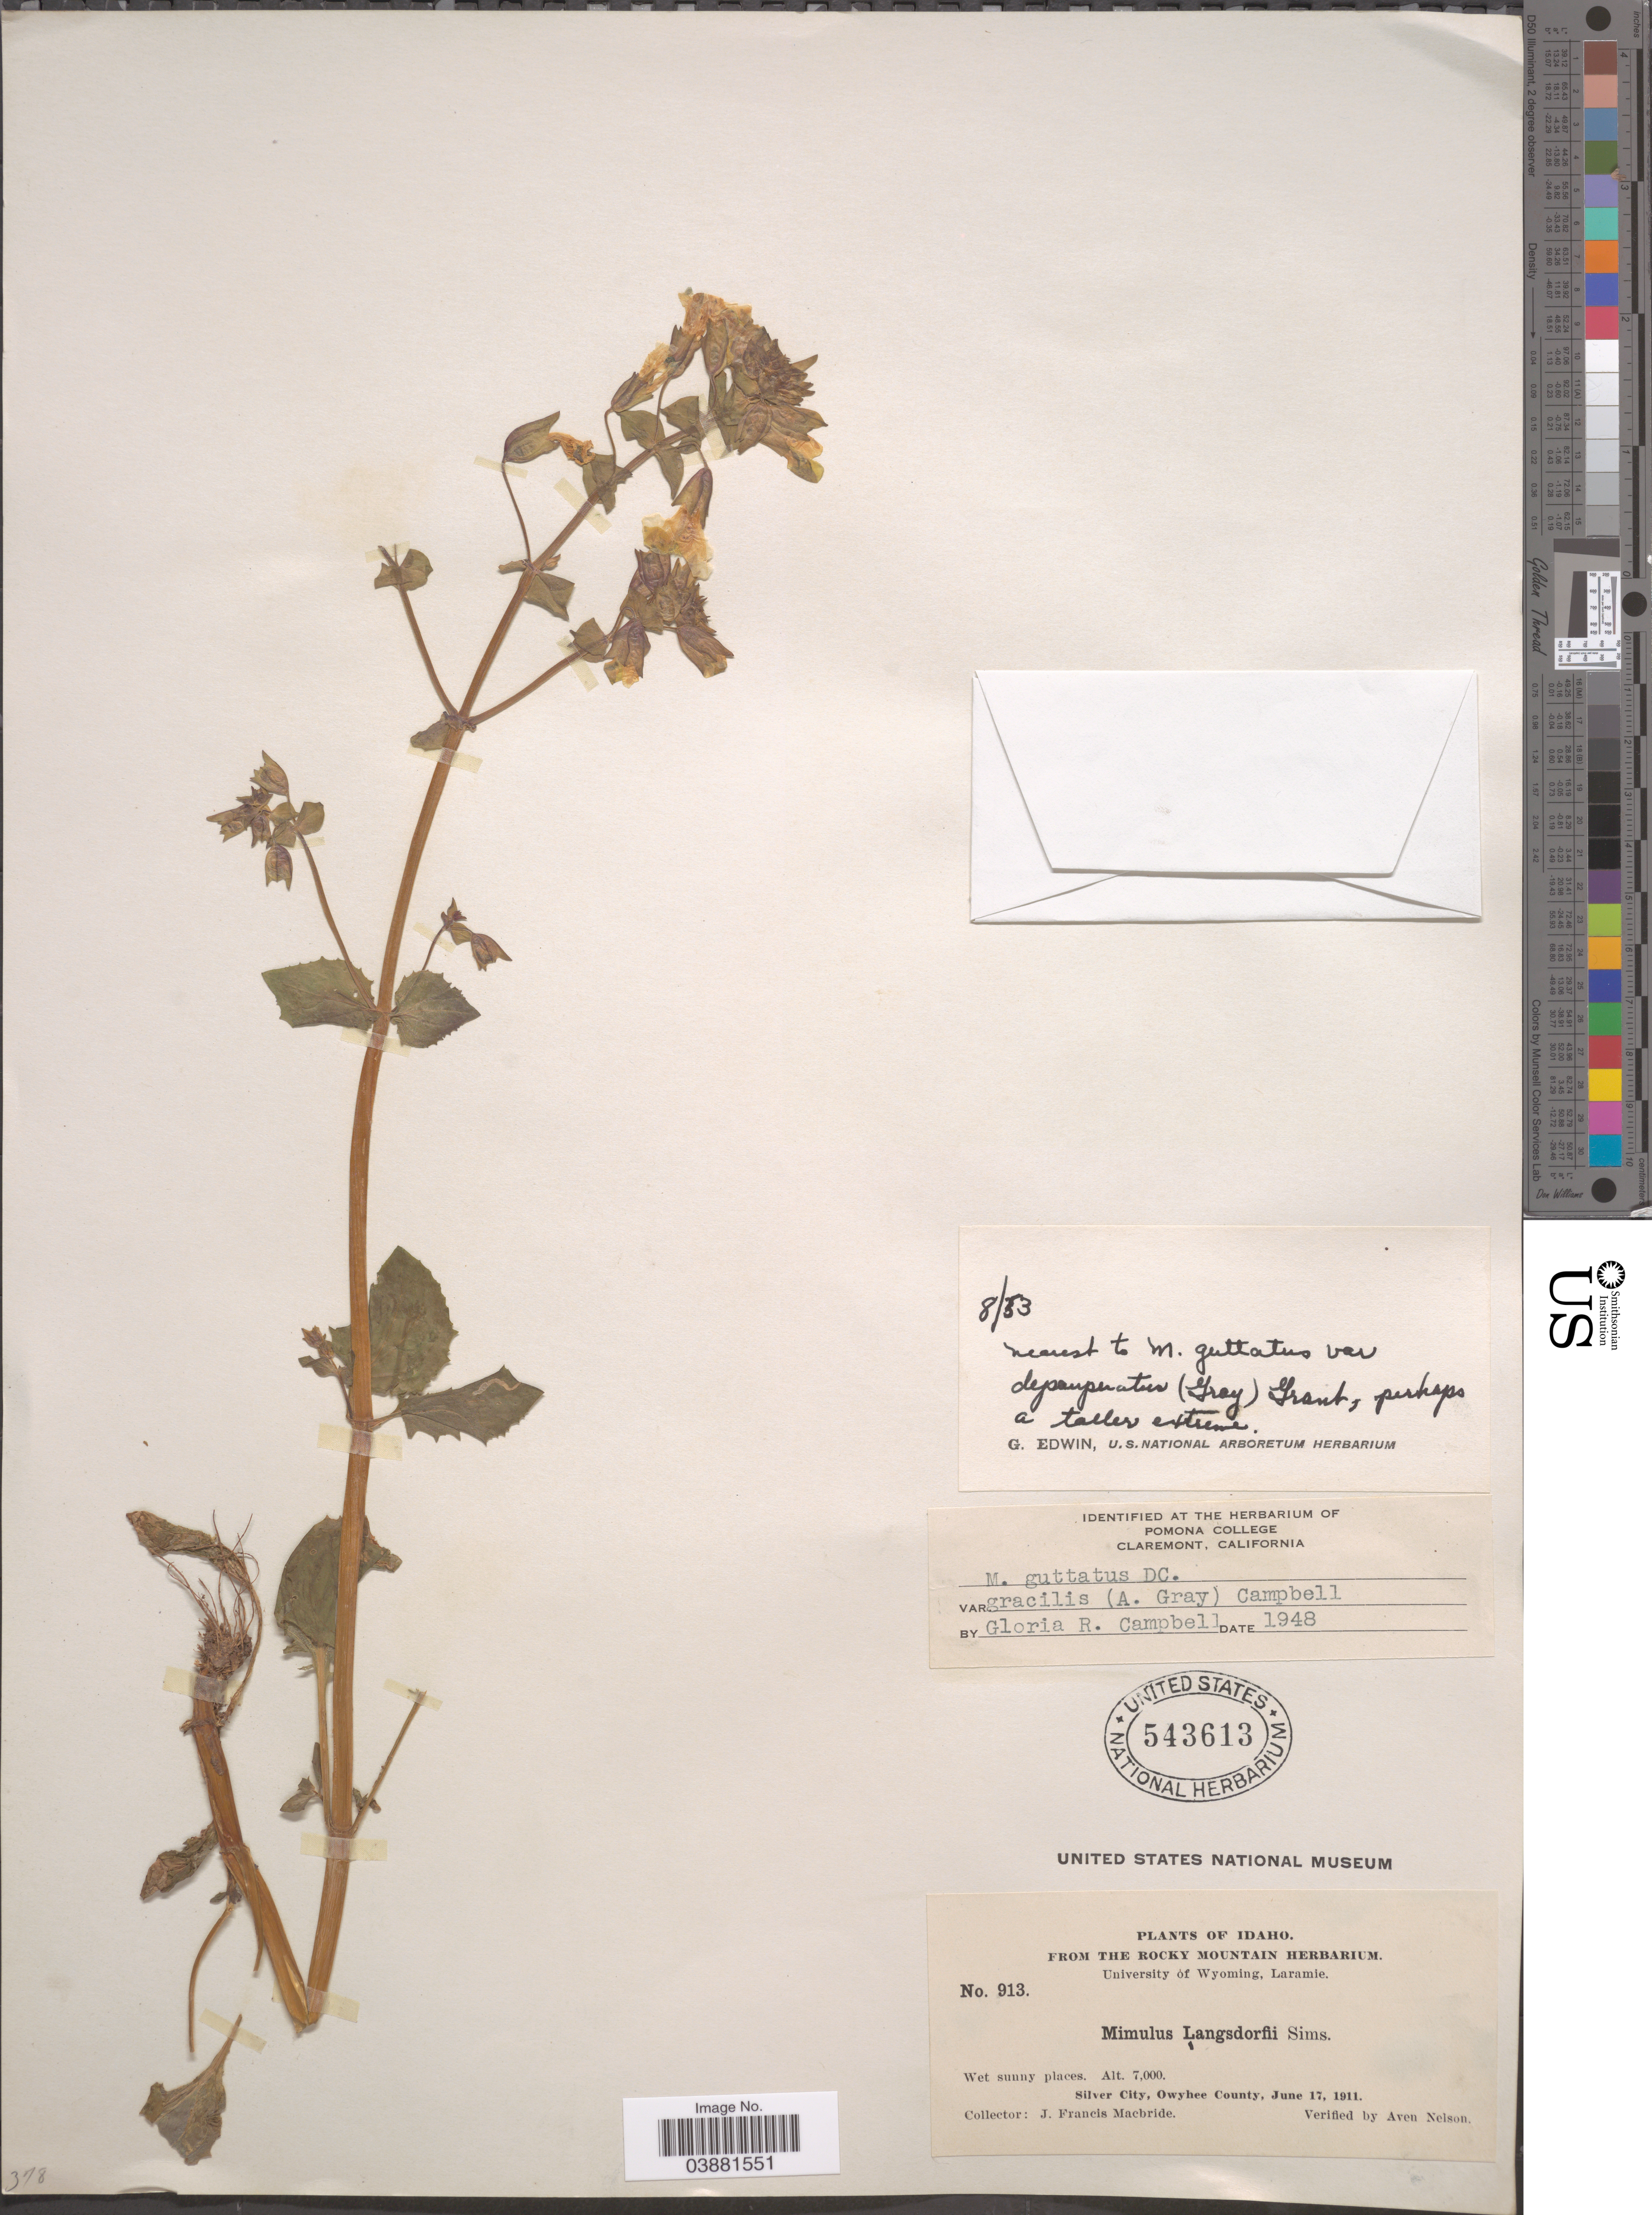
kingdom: Plantae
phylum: Tracheophyta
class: Magnoliopsida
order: Lamiales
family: Phrymaceae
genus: Mimulus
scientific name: Mimulus guttatus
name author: DC.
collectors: J. F. Macbride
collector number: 913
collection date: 1911-06-17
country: United States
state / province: Idaho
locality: Silver City, Owyhee County.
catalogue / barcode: US 543613